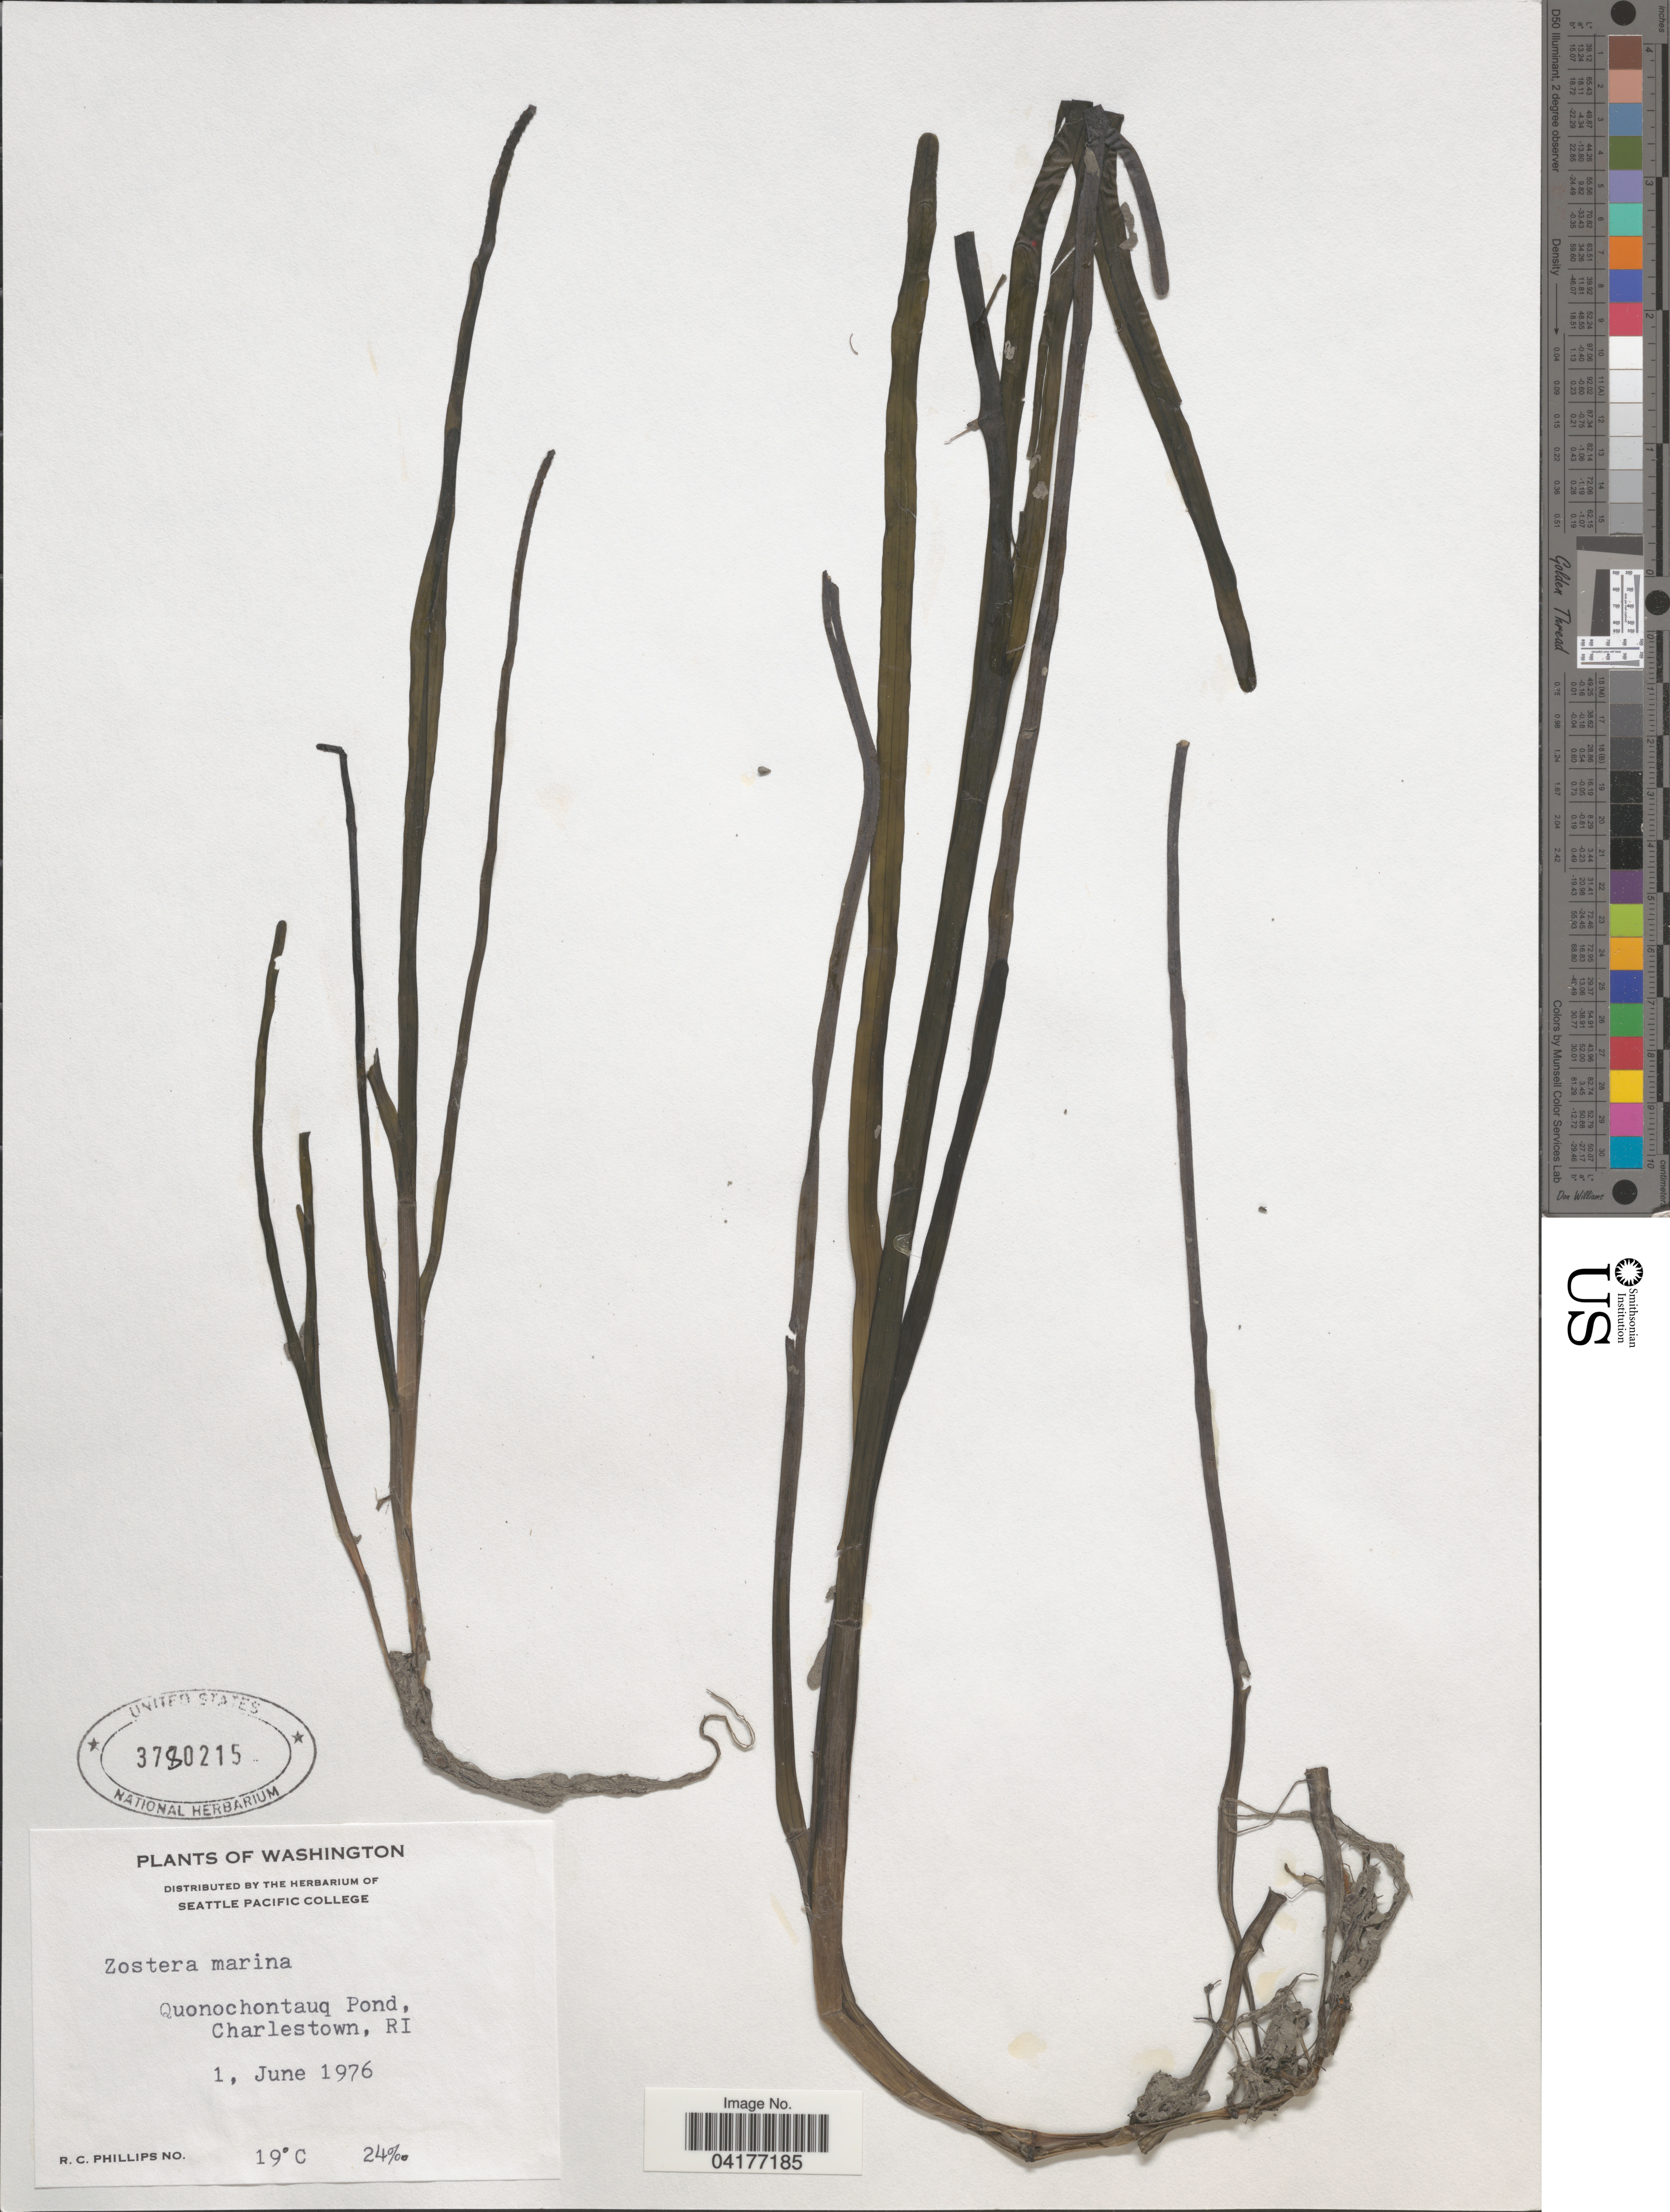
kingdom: Plantae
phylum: Tracheophyta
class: Liliopsida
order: Alismatales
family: Zosteraceae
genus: Zostera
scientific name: Zostera marina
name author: L.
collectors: R. C. Phillips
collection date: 1976-06-01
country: United States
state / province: Rhode Island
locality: Quonochontaug Pond, Charlestown.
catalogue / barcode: US 3780215